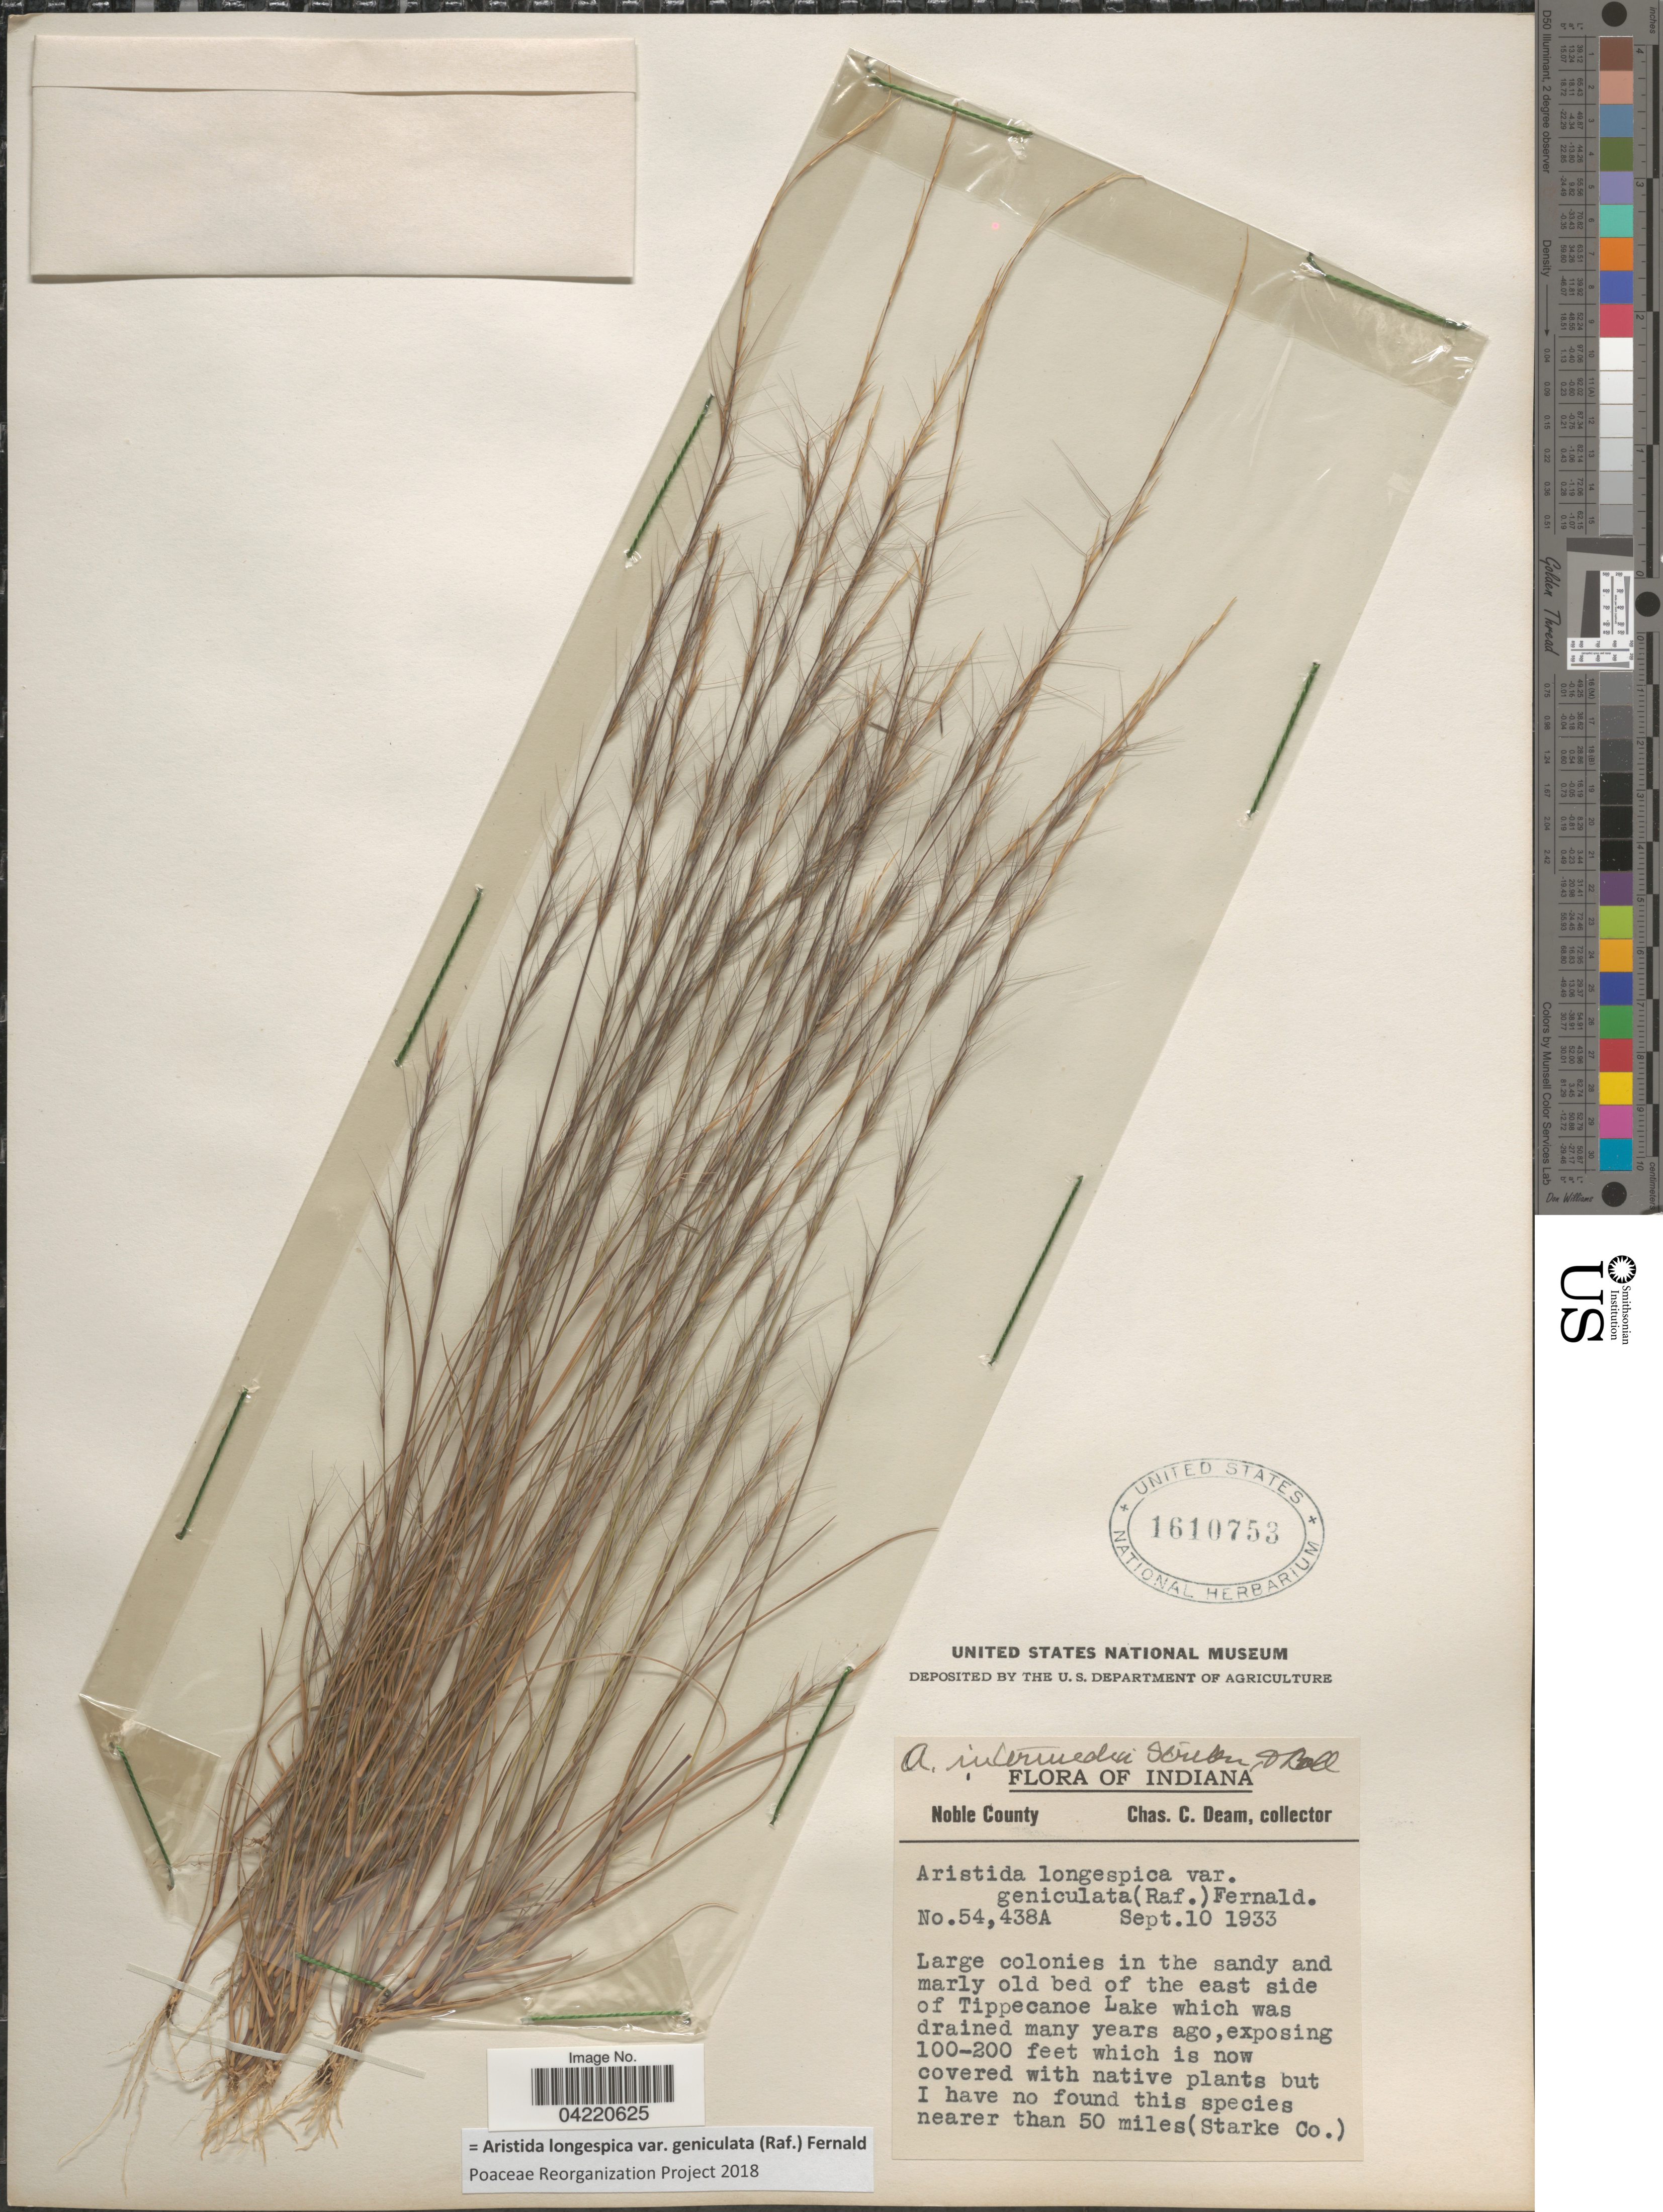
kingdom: Plantae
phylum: Tracheophyta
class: Liliopsida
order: Poales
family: Poaceae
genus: Aristida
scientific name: Aristida longespica var. geniculata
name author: (Raf.) Fernald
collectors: C. C. Deam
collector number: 54438A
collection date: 1933-09-10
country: United States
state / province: Indiana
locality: Noble County. Large colonies in the sandy and marly old bed of the east side of Tippecanoe Lake. Nearer than 50 miles(Starke Co.) [unsure placement].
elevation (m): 30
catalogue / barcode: US 1610753